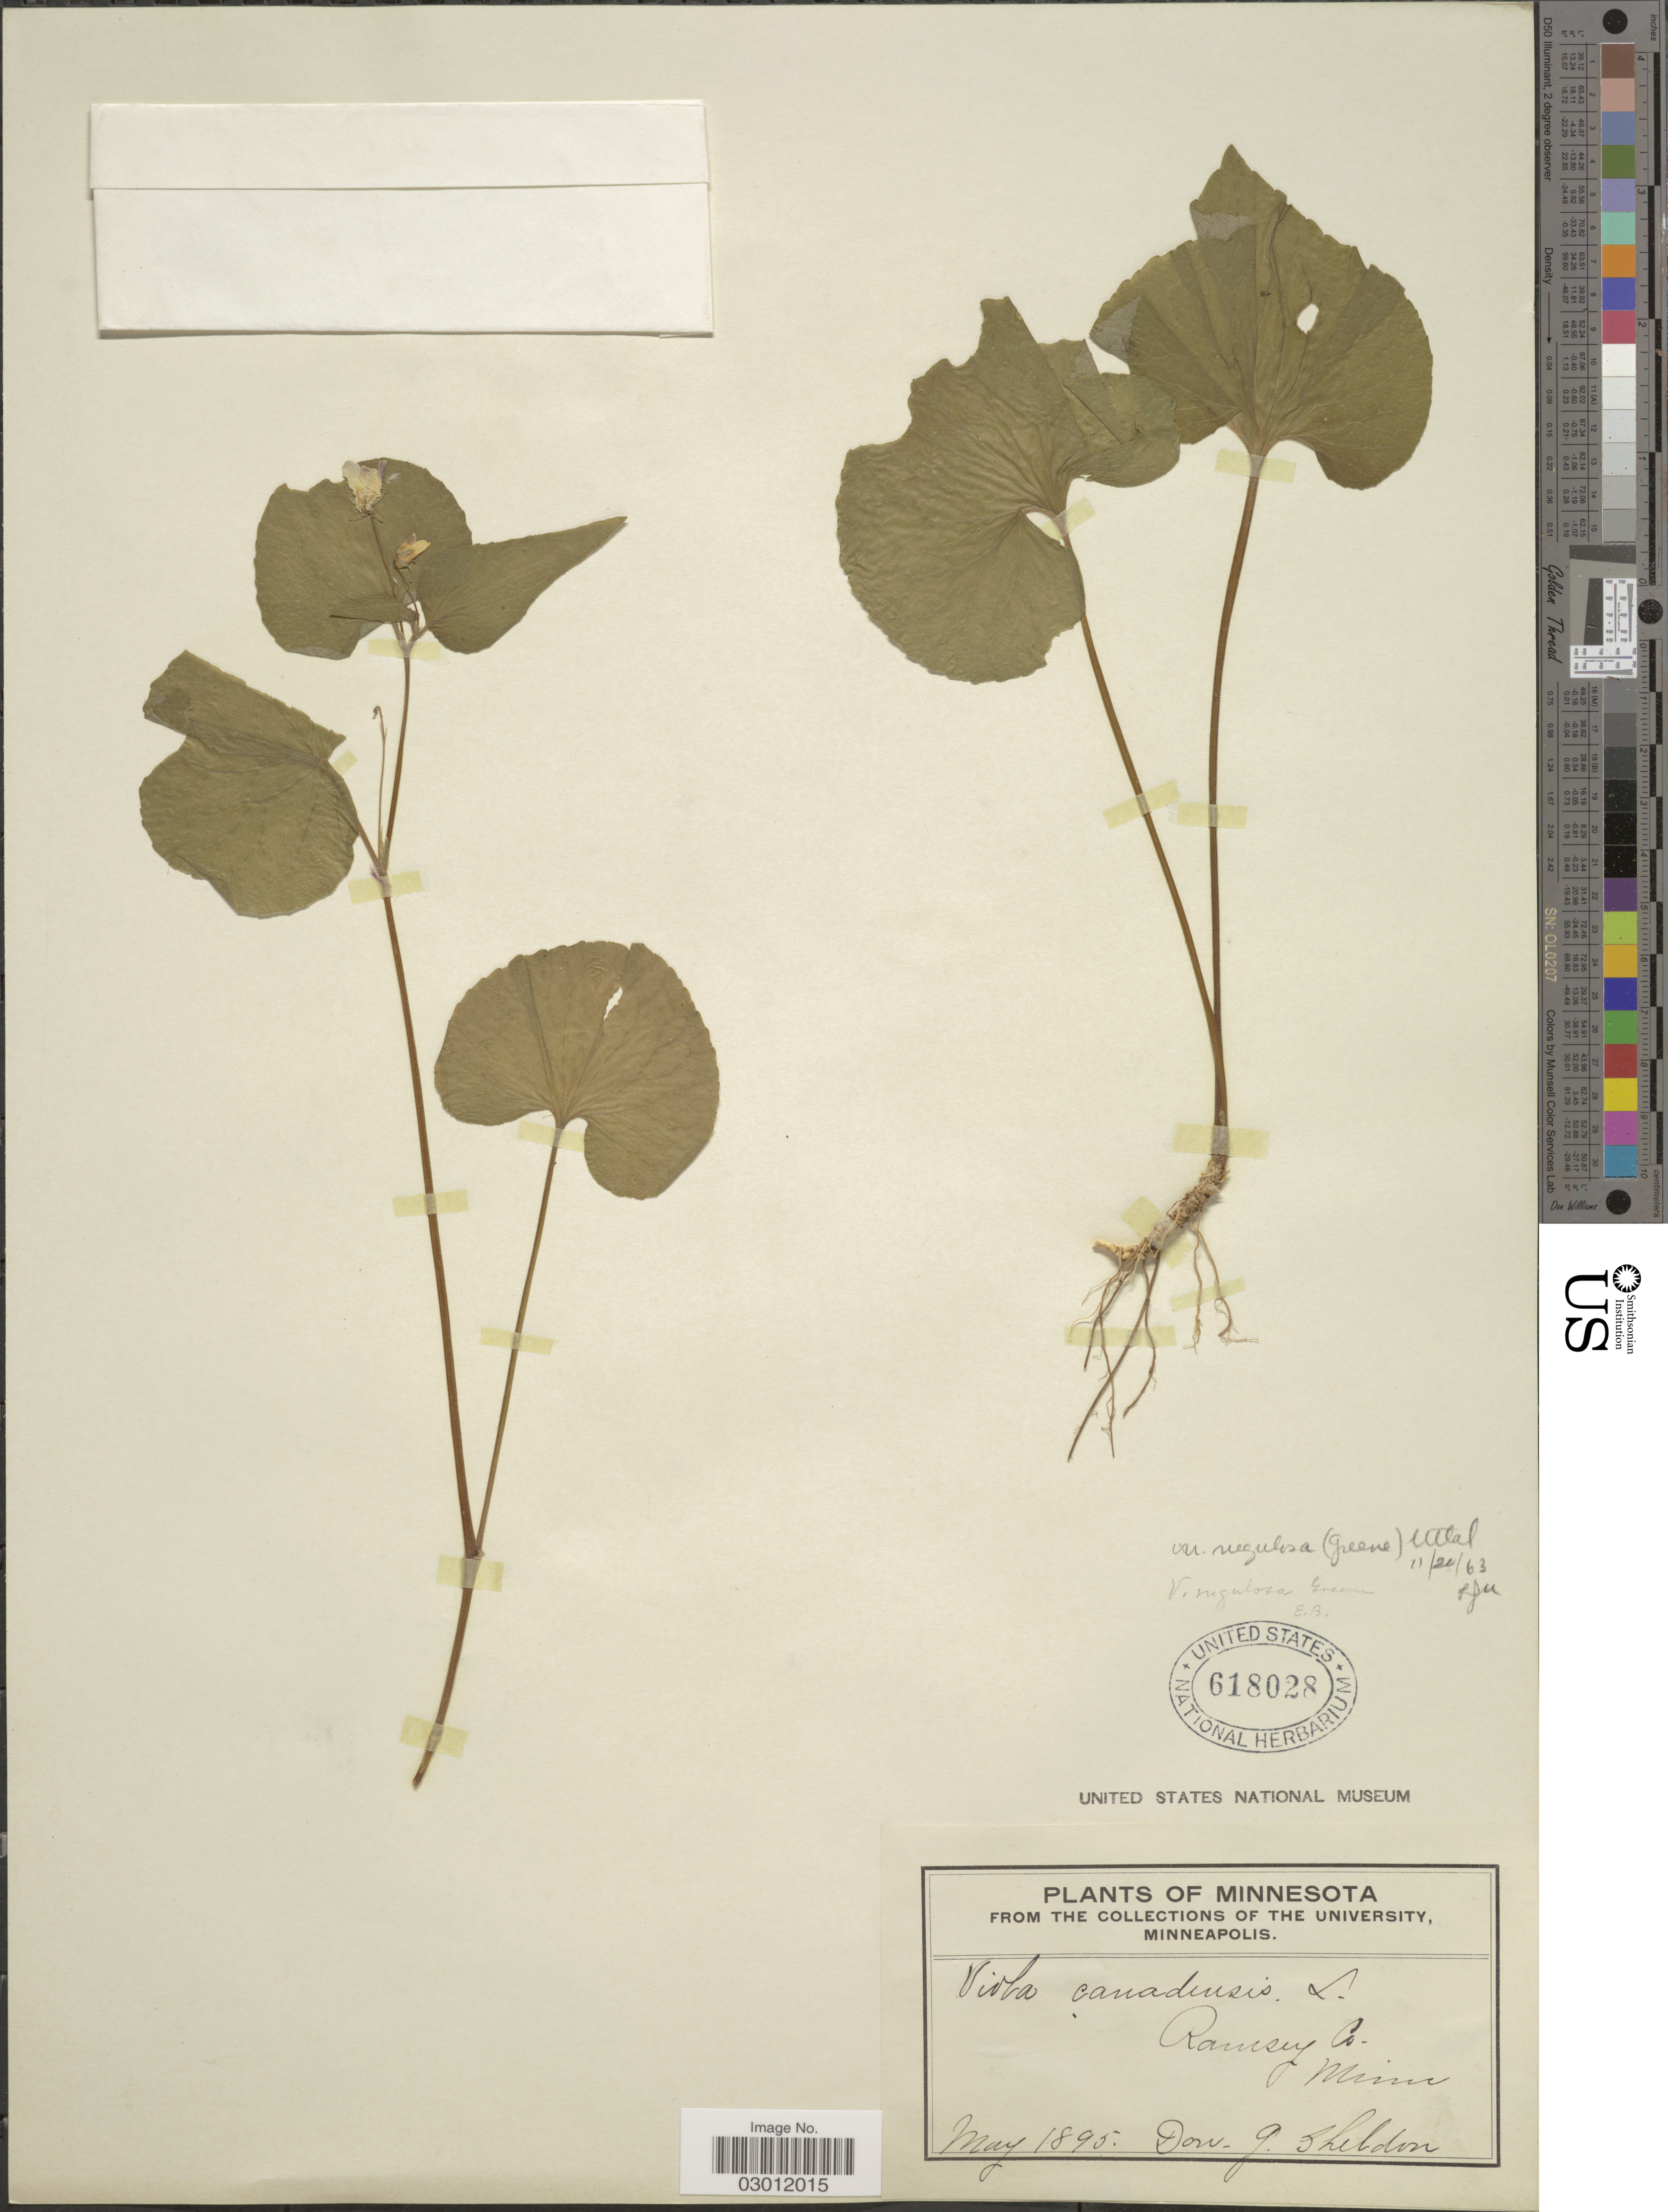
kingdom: Plantae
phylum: Tracheophyta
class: Magnoliopsida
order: Malpighiales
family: Violaceae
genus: Viola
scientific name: Viola canadensis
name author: L.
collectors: D. Sheldon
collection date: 1895-05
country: United States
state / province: Minnesota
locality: Ramsey Cr. Minn.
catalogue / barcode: US 618028